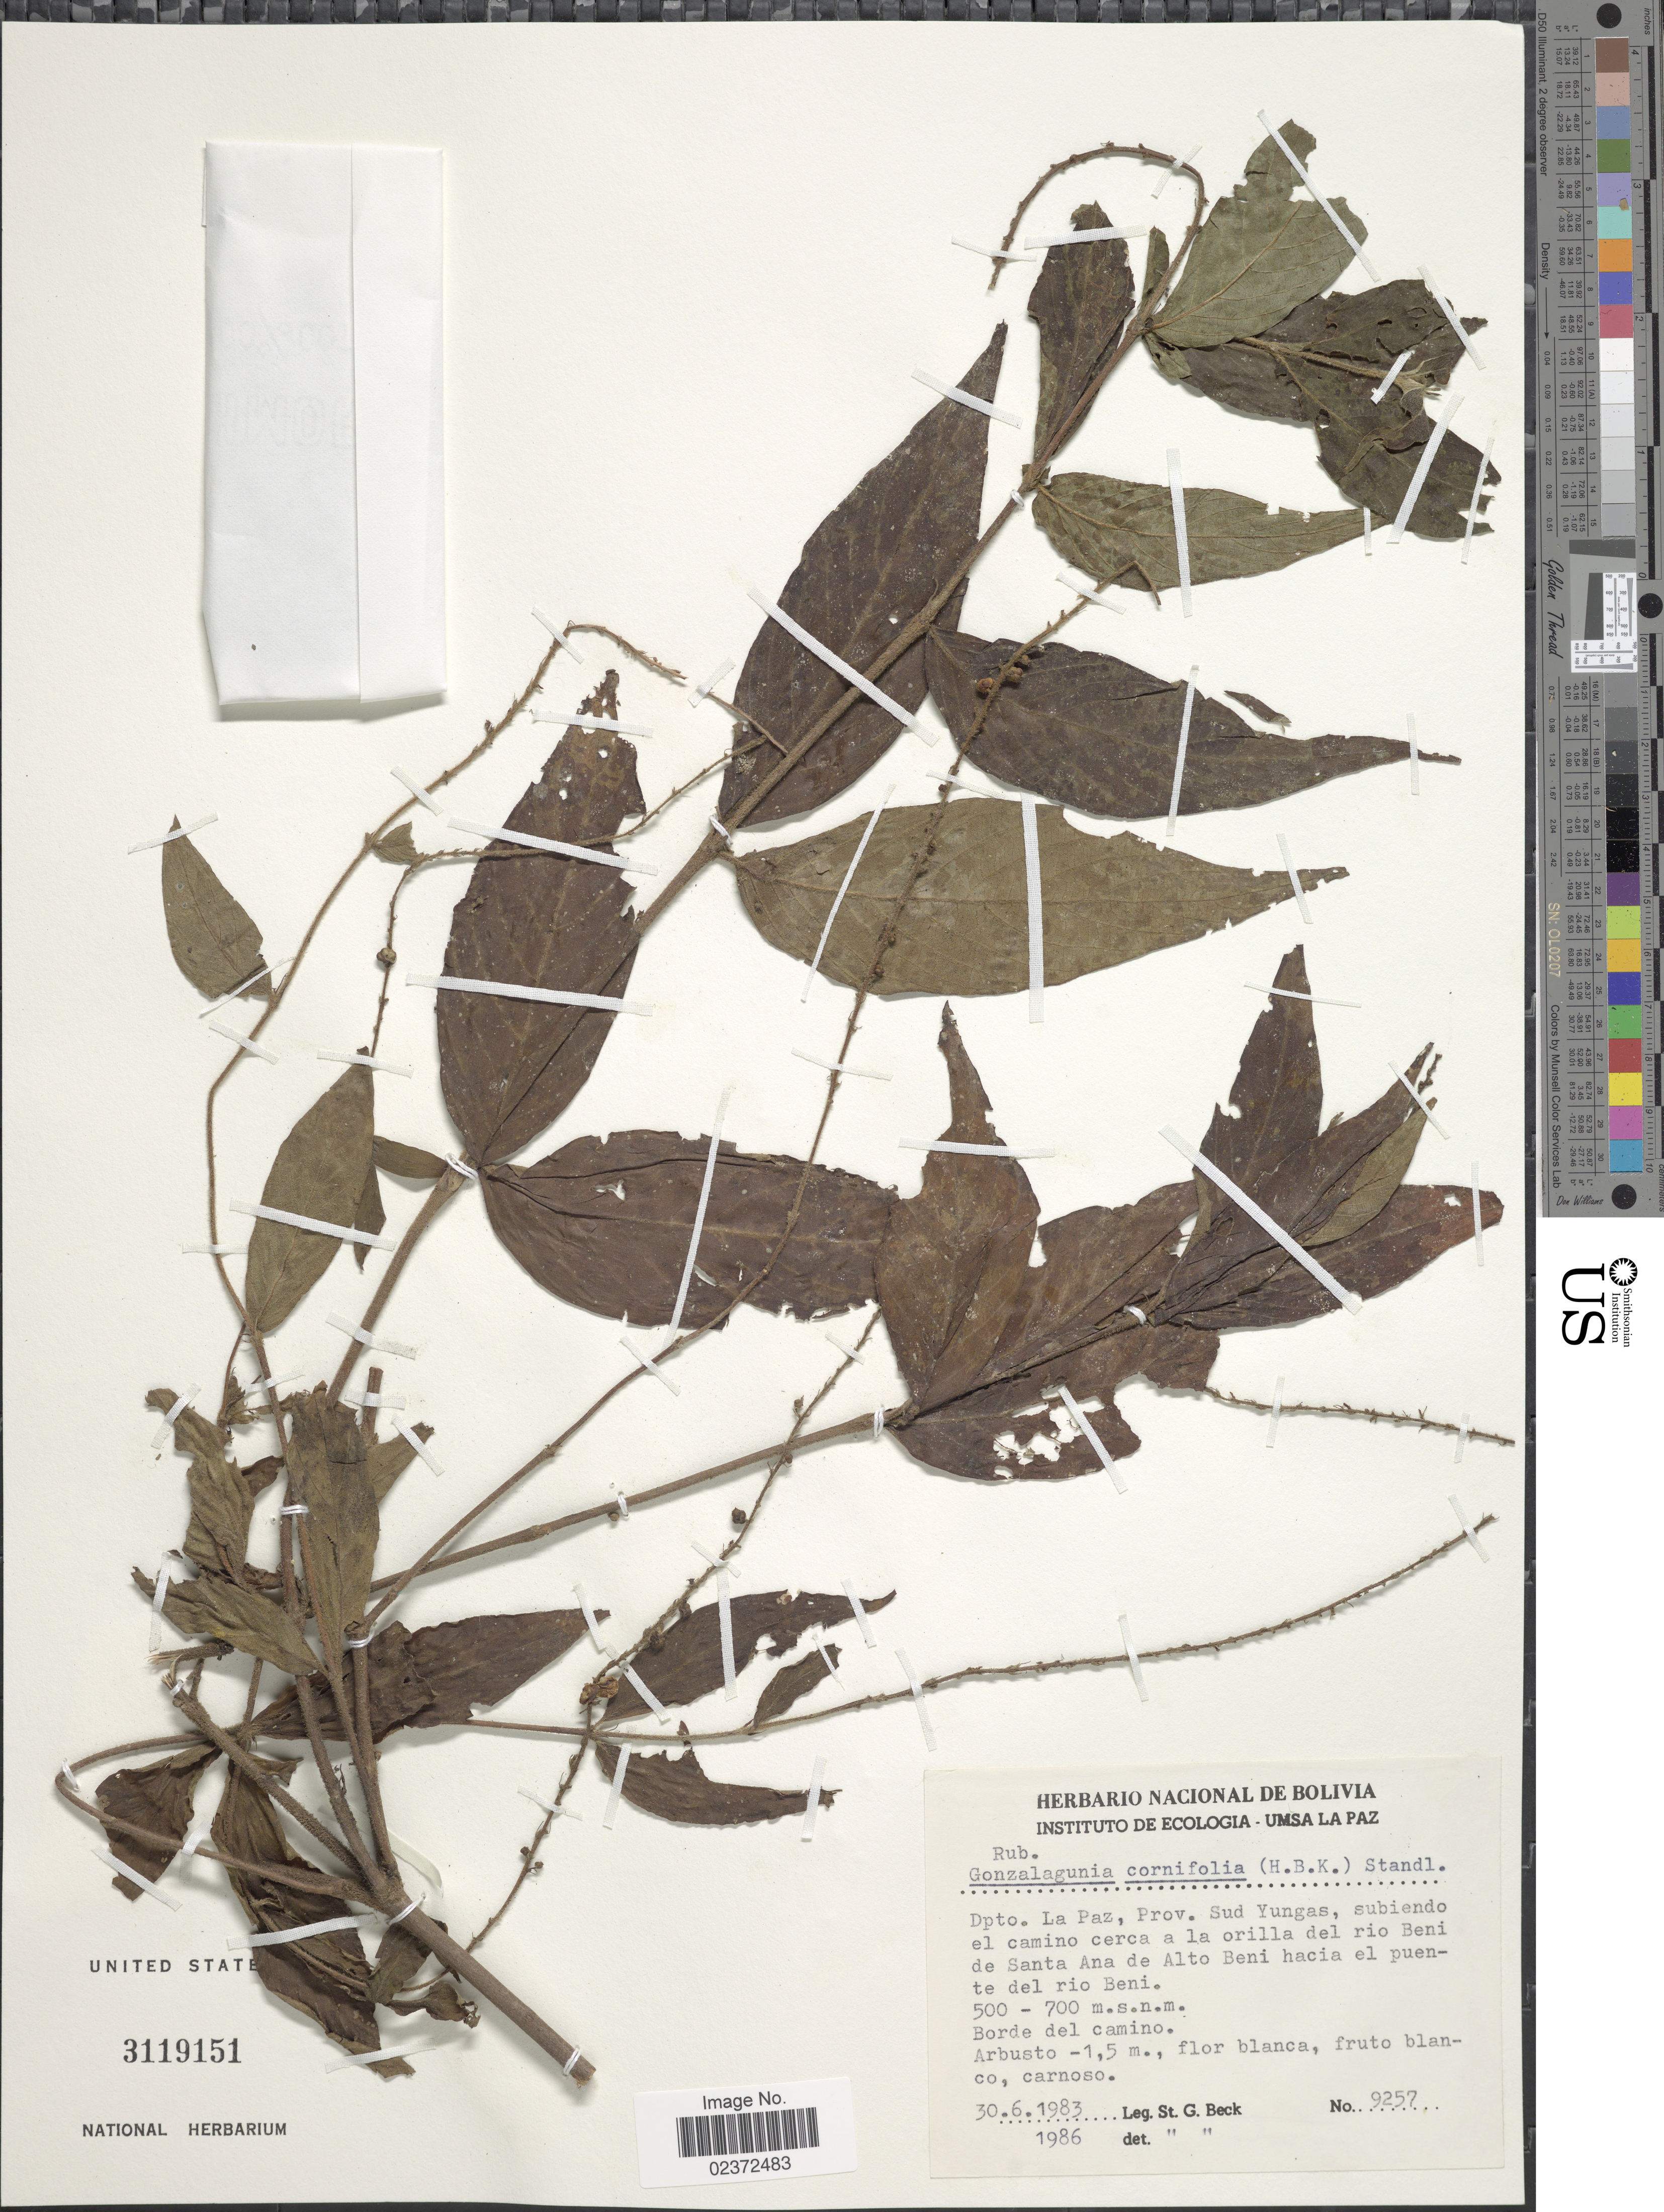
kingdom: Plantae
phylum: Tracheophyta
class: Magnoliopsida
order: Gentianales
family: Rubiaceae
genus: Gonzalagunia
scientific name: Gonzalagunia cornifolia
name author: (Kunth) Standl.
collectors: S. G. Beck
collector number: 9257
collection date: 1983-06-30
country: Bolivia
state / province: La Paz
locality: Prov. Sud Yungas, subiendo el camino cerca a la orilla del rio Beni de Santa Ana de Alto Beni hacia el puente del rio Beni, Borde del camino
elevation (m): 500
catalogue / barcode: US 3119151